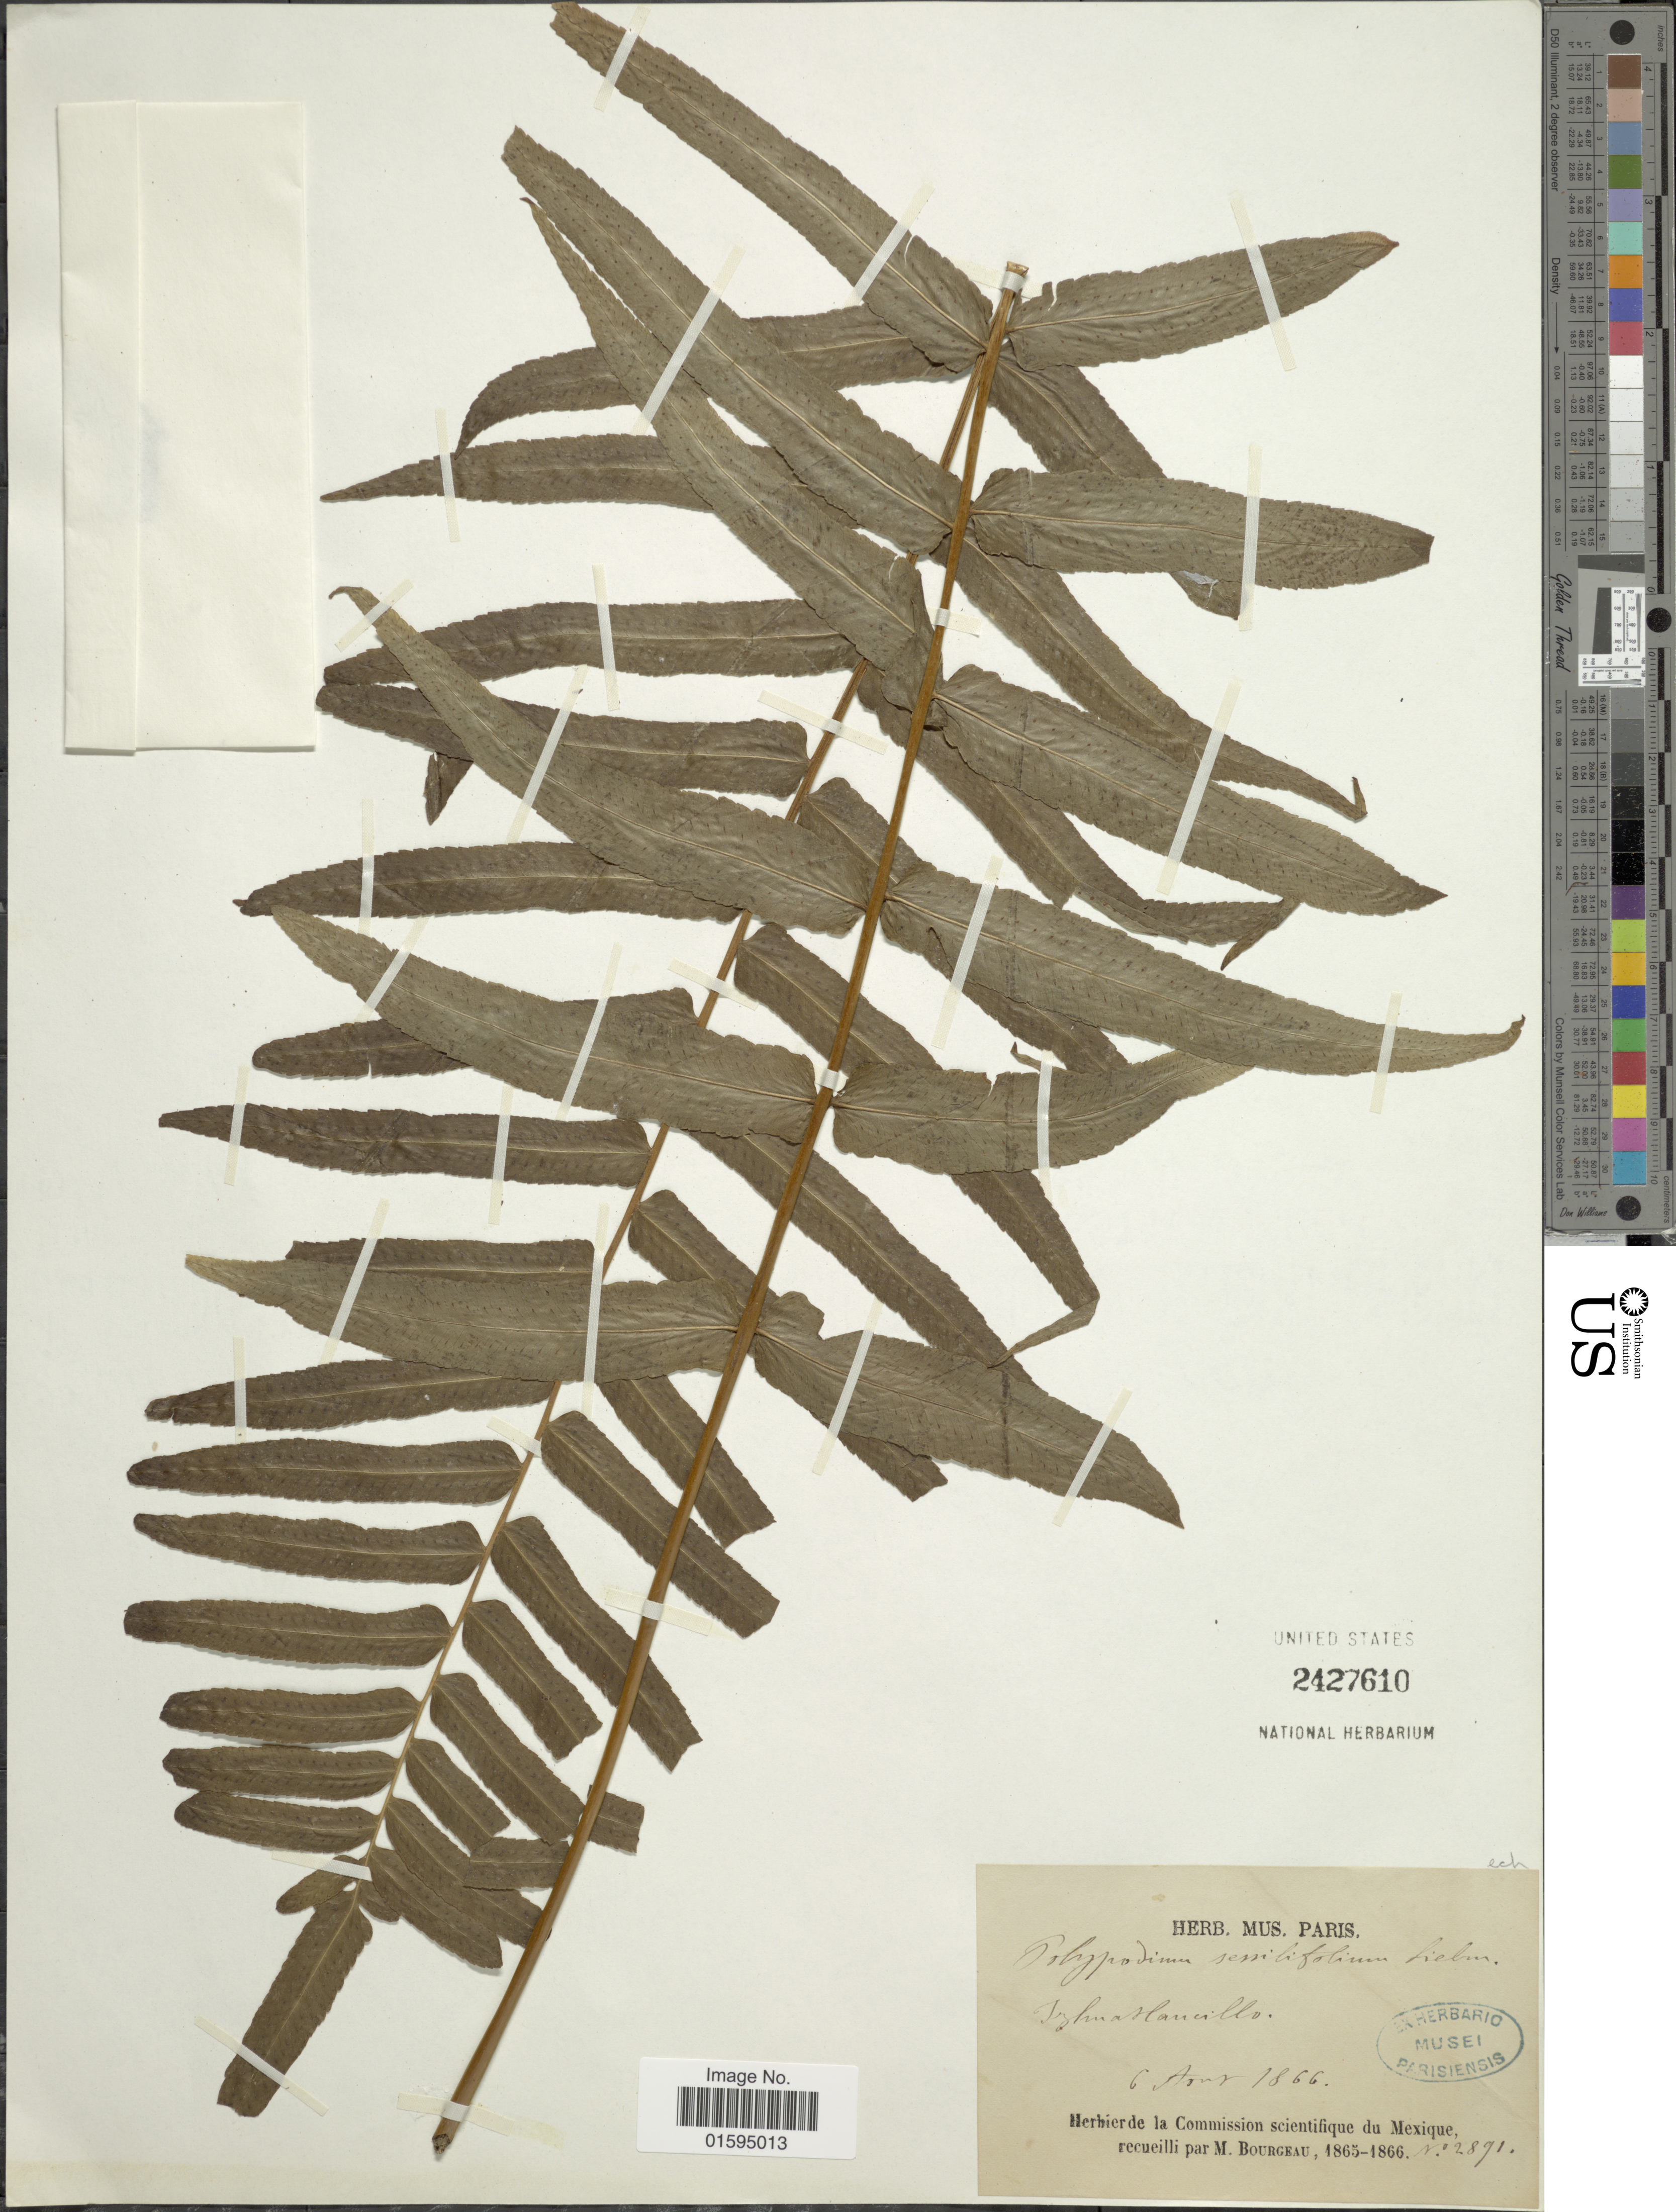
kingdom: Plantae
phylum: Tracheophyta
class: Polypodiopsida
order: Polypodiales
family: Polypodiaceae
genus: Polypodium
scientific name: Polypodium echinolepis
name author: Fée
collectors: M. Bourgeau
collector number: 2891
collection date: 1866-08-06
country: Mexico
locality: Izhuatlancillo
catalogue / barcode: US 2427610